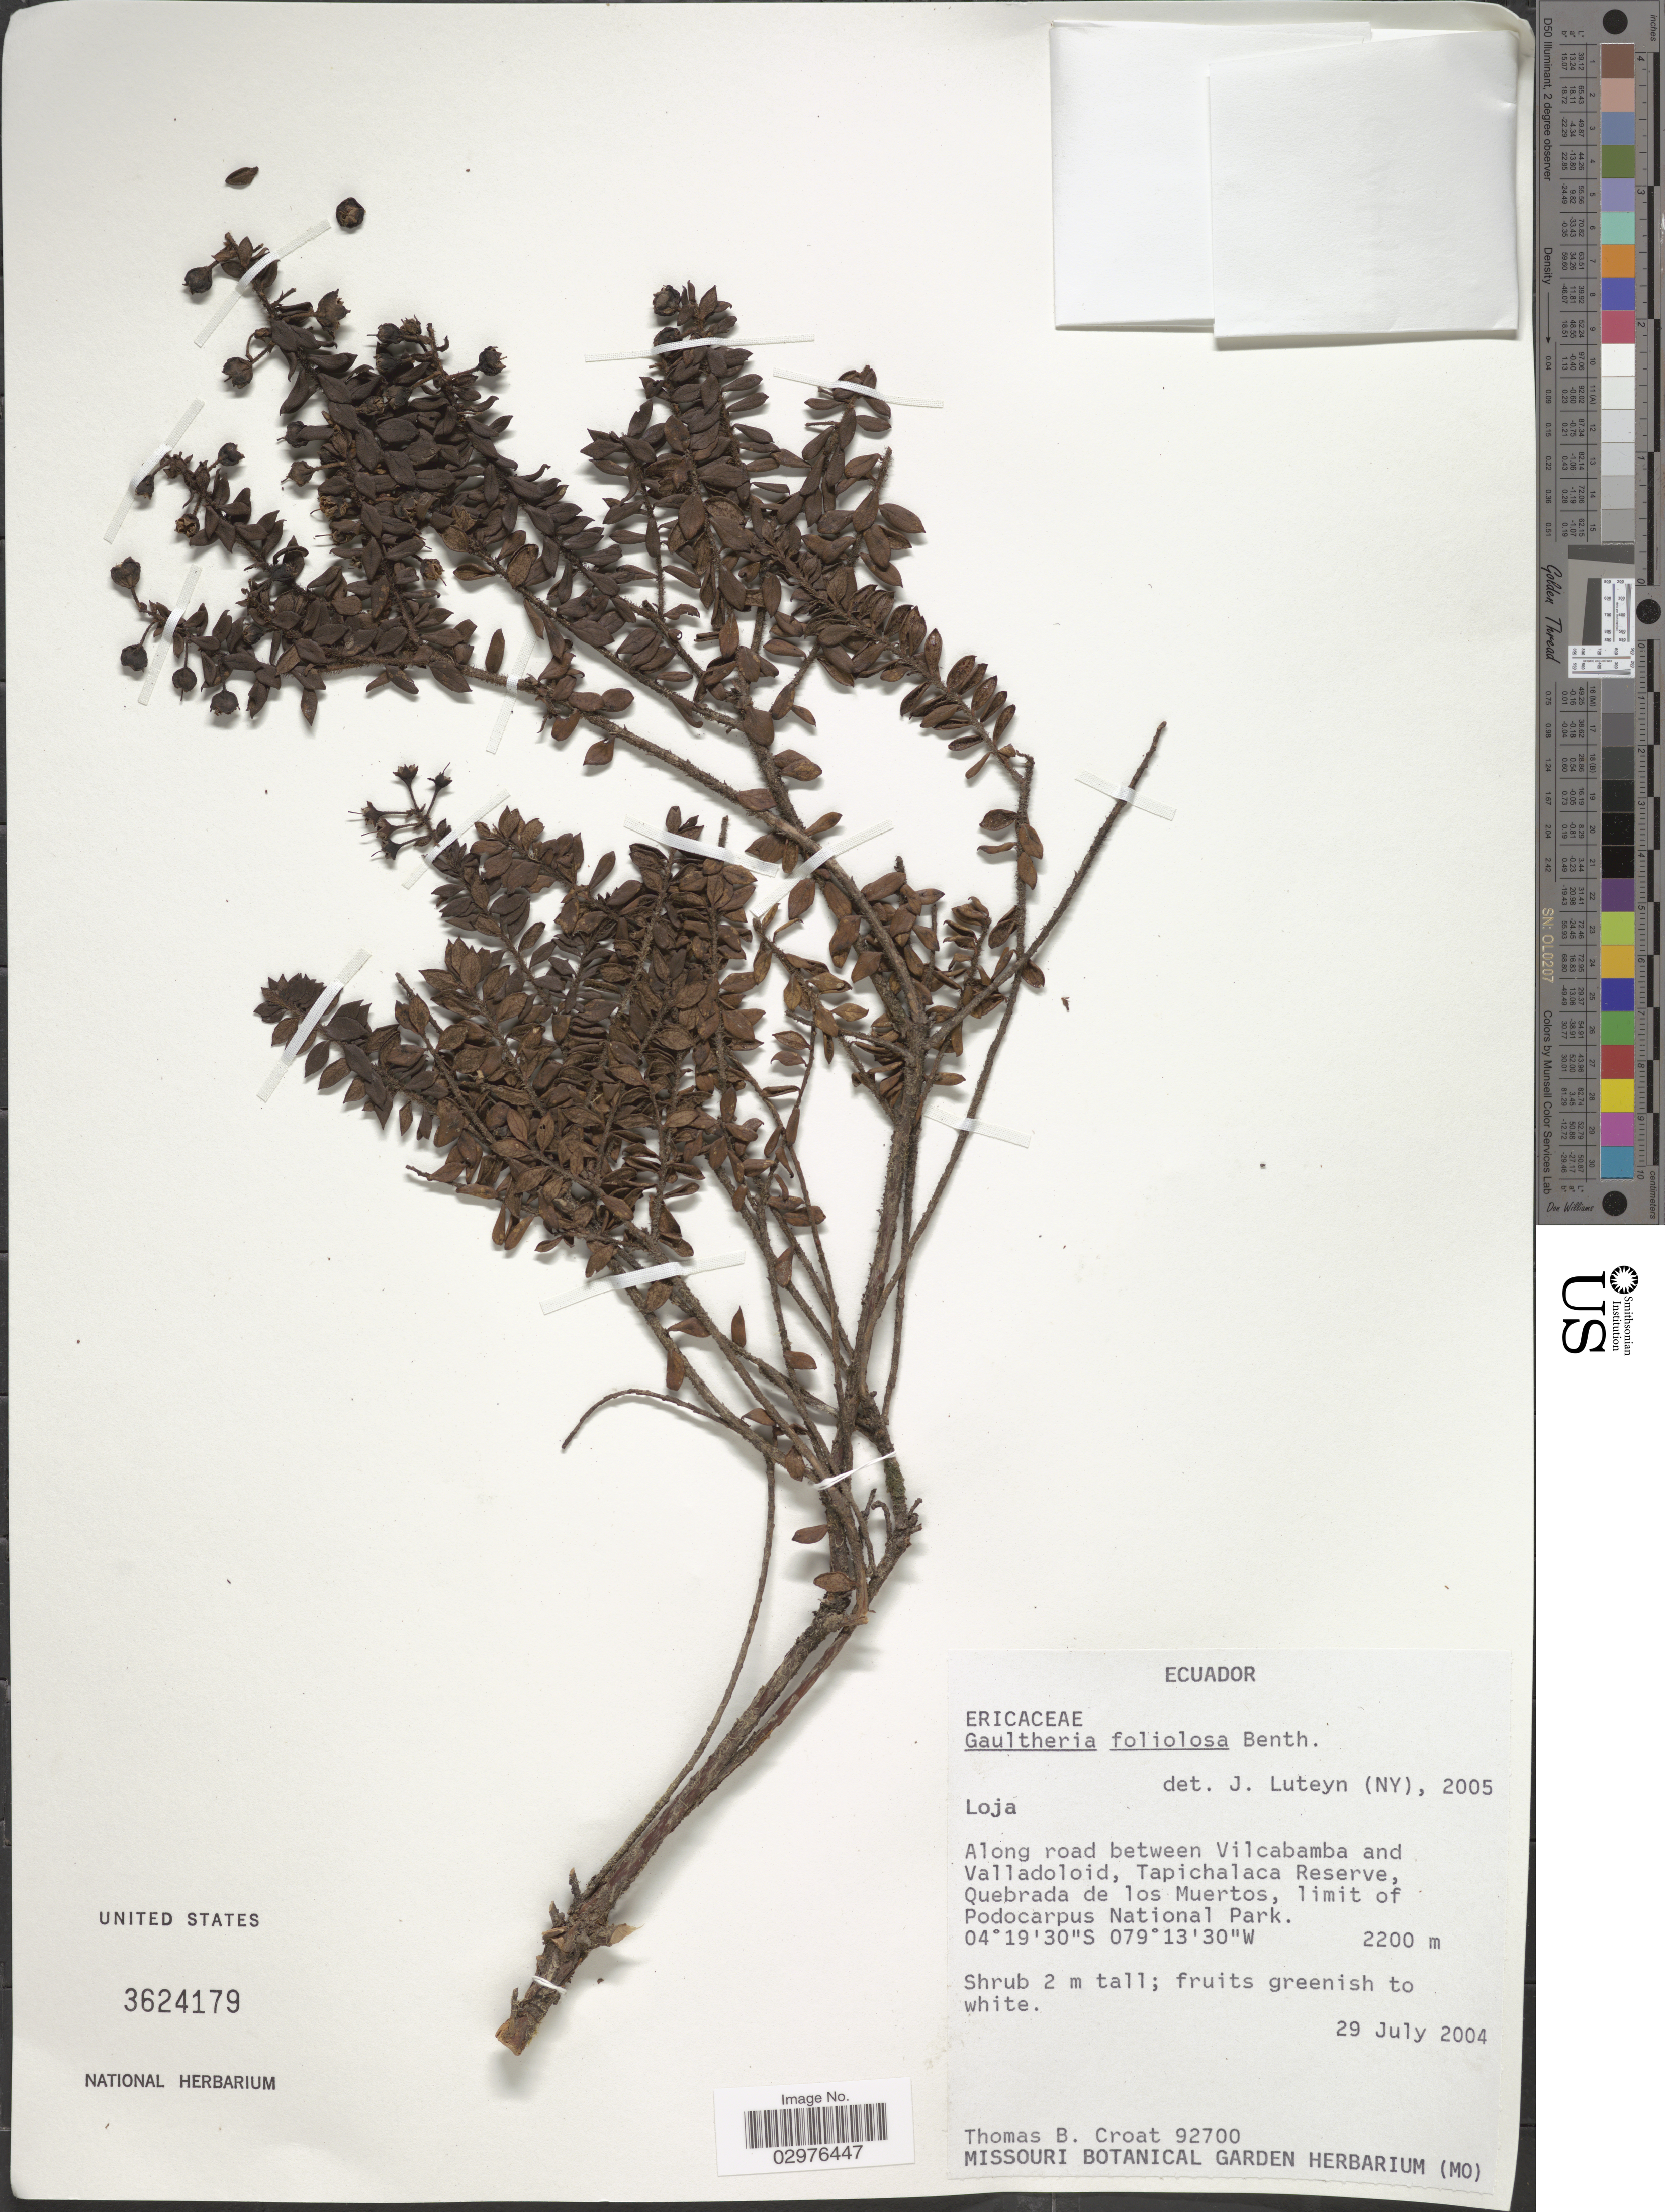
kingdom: Plantae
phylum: Tracheophyta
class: Magnoliopsida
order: Ericales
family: Ericaceae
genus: Gaultheria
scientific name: Gaultheria foliolosa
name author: Benth.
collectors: T. B. Croat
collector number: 92700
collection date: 2004-07-29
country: Ecuador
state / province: Loja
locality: Along road between Vilcabamba and Valladoloid, Tapichalaca Reserve, Quebrada de los Muertos, limit of Podocarpus National Parkl.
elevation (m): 2200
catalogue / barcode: US 3624179